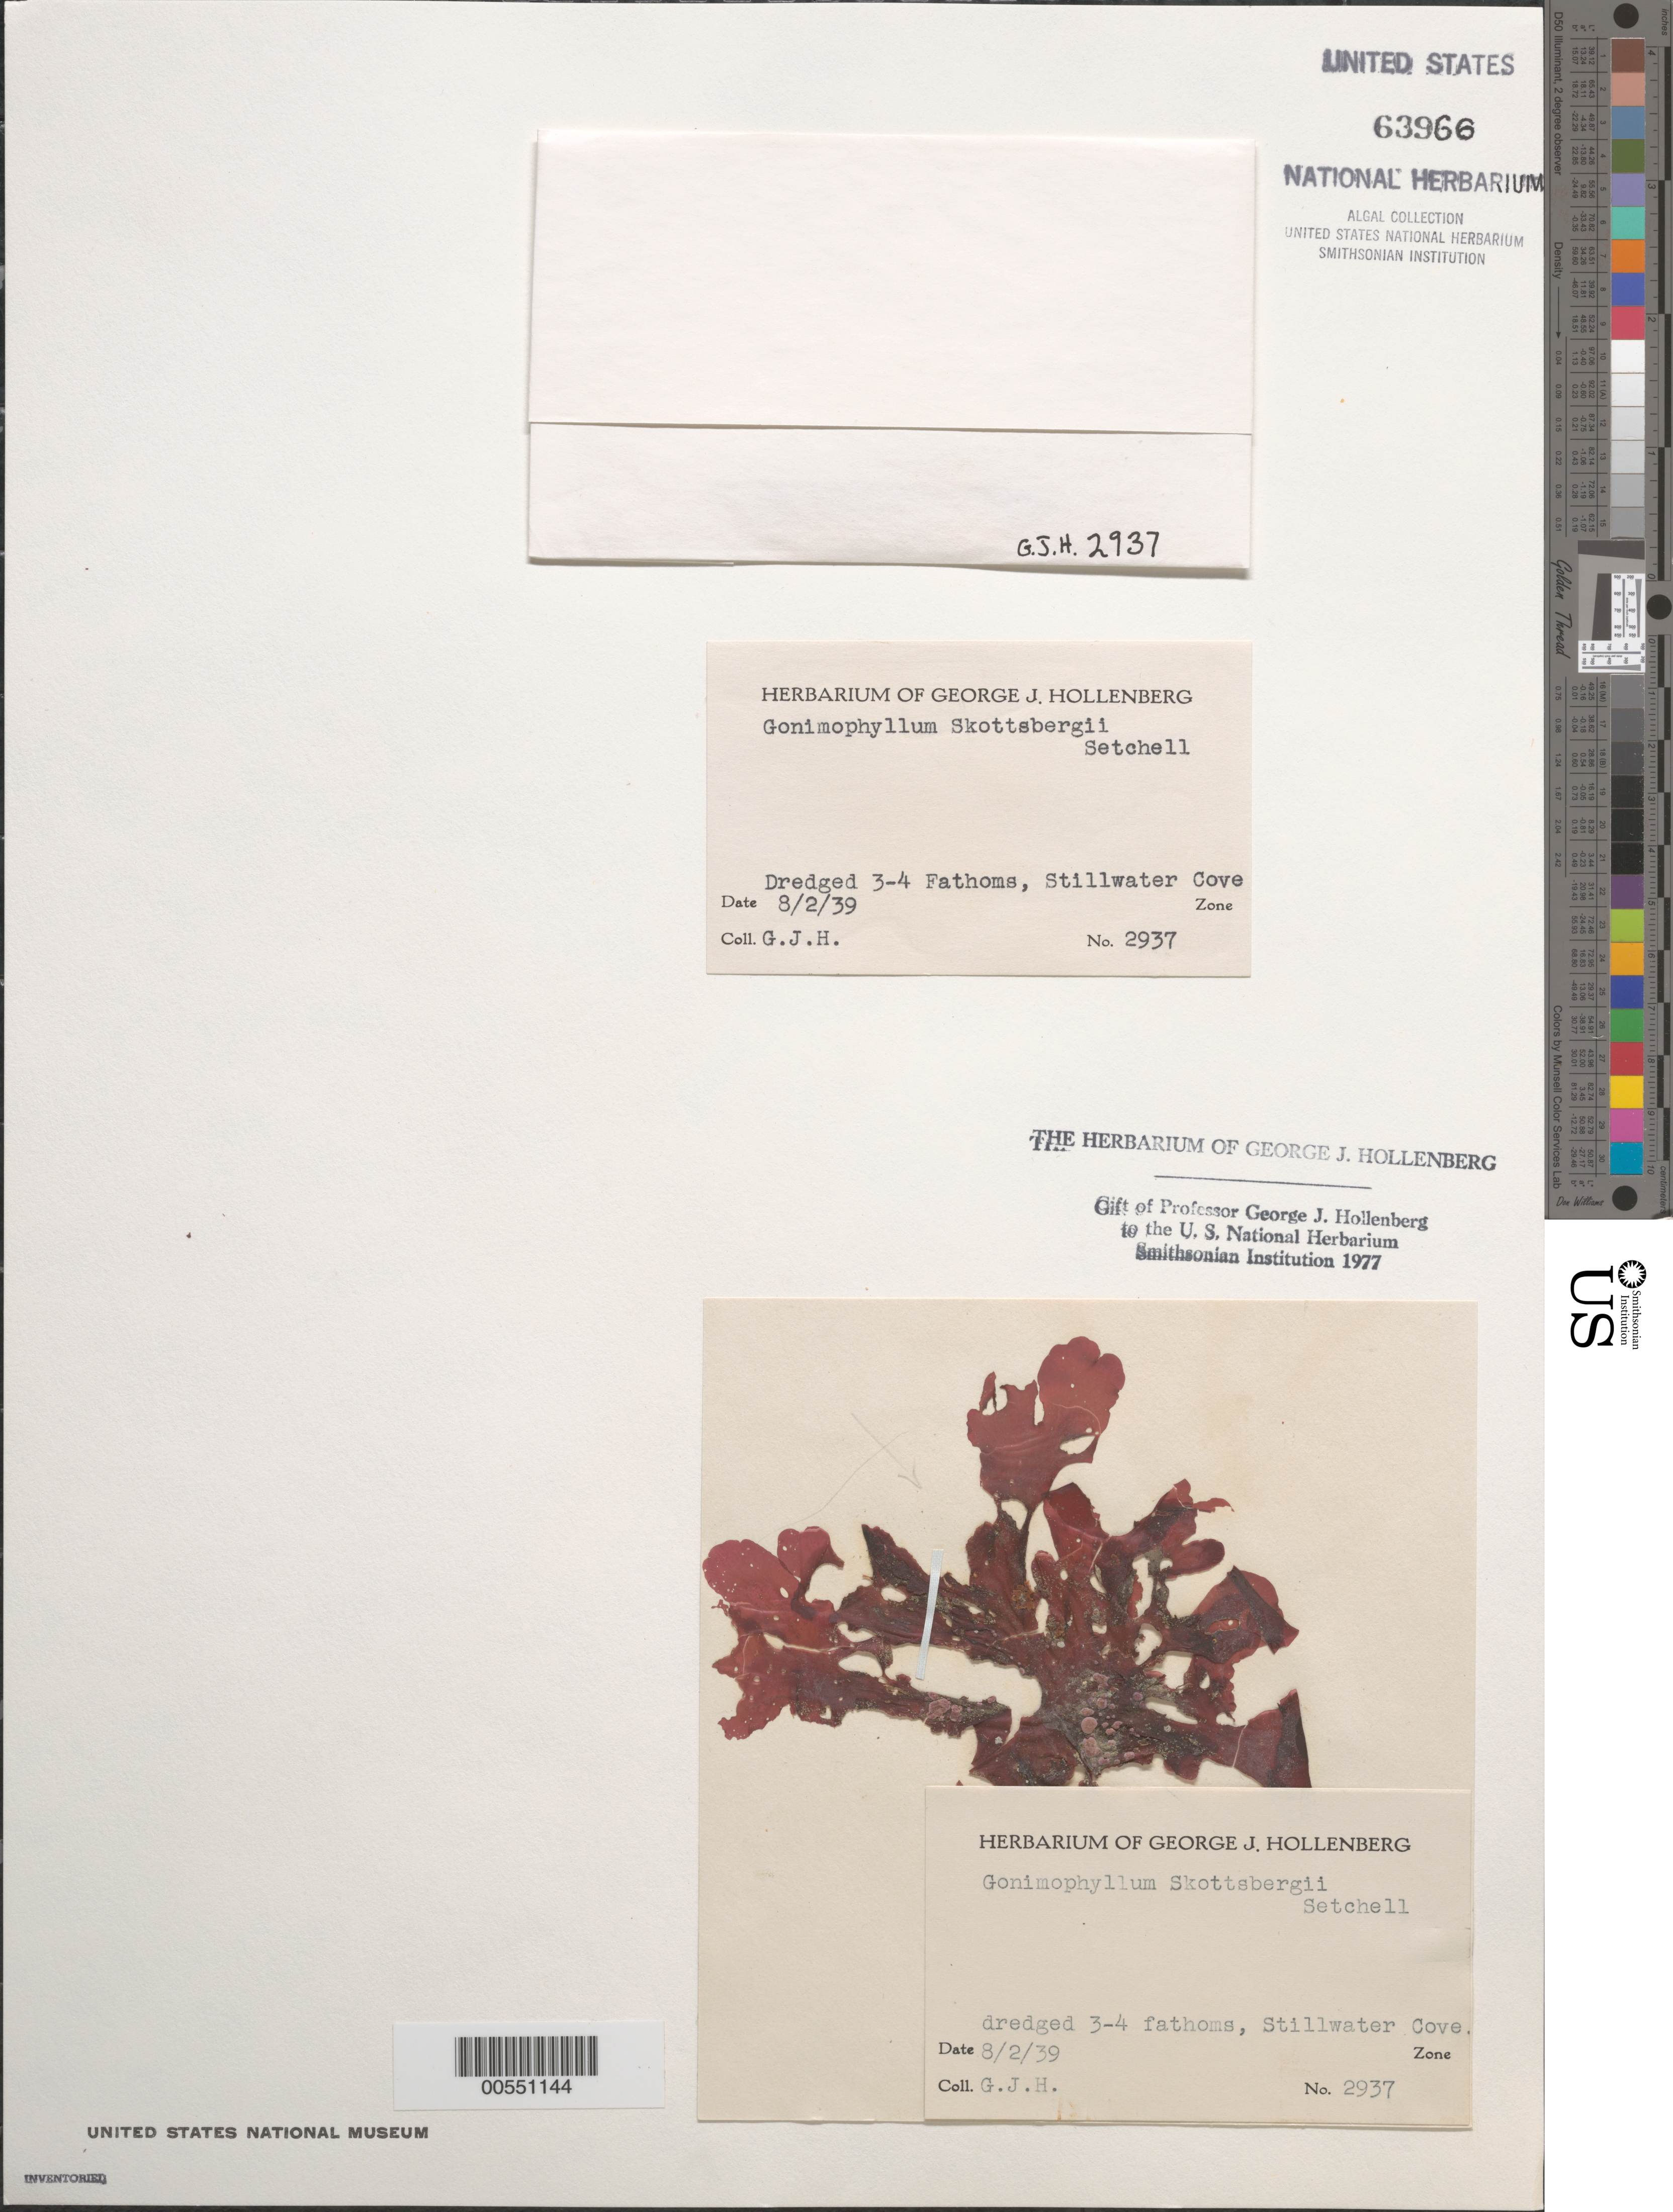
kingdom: Plantae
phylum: Rhodophyta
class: Florideophyceae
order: Ceramiales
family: Delesseriaceae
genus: Gonimophyllum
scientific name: Gonimophyllum skottsbergii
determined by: Hollenberg, George J.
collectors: G. Hollenberg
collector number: GJH 2937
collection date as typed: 02 Aug 1939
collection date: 1939-08-02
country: United States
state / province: California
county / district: Monterey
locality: Stillwater Cove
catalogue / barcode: US 63966